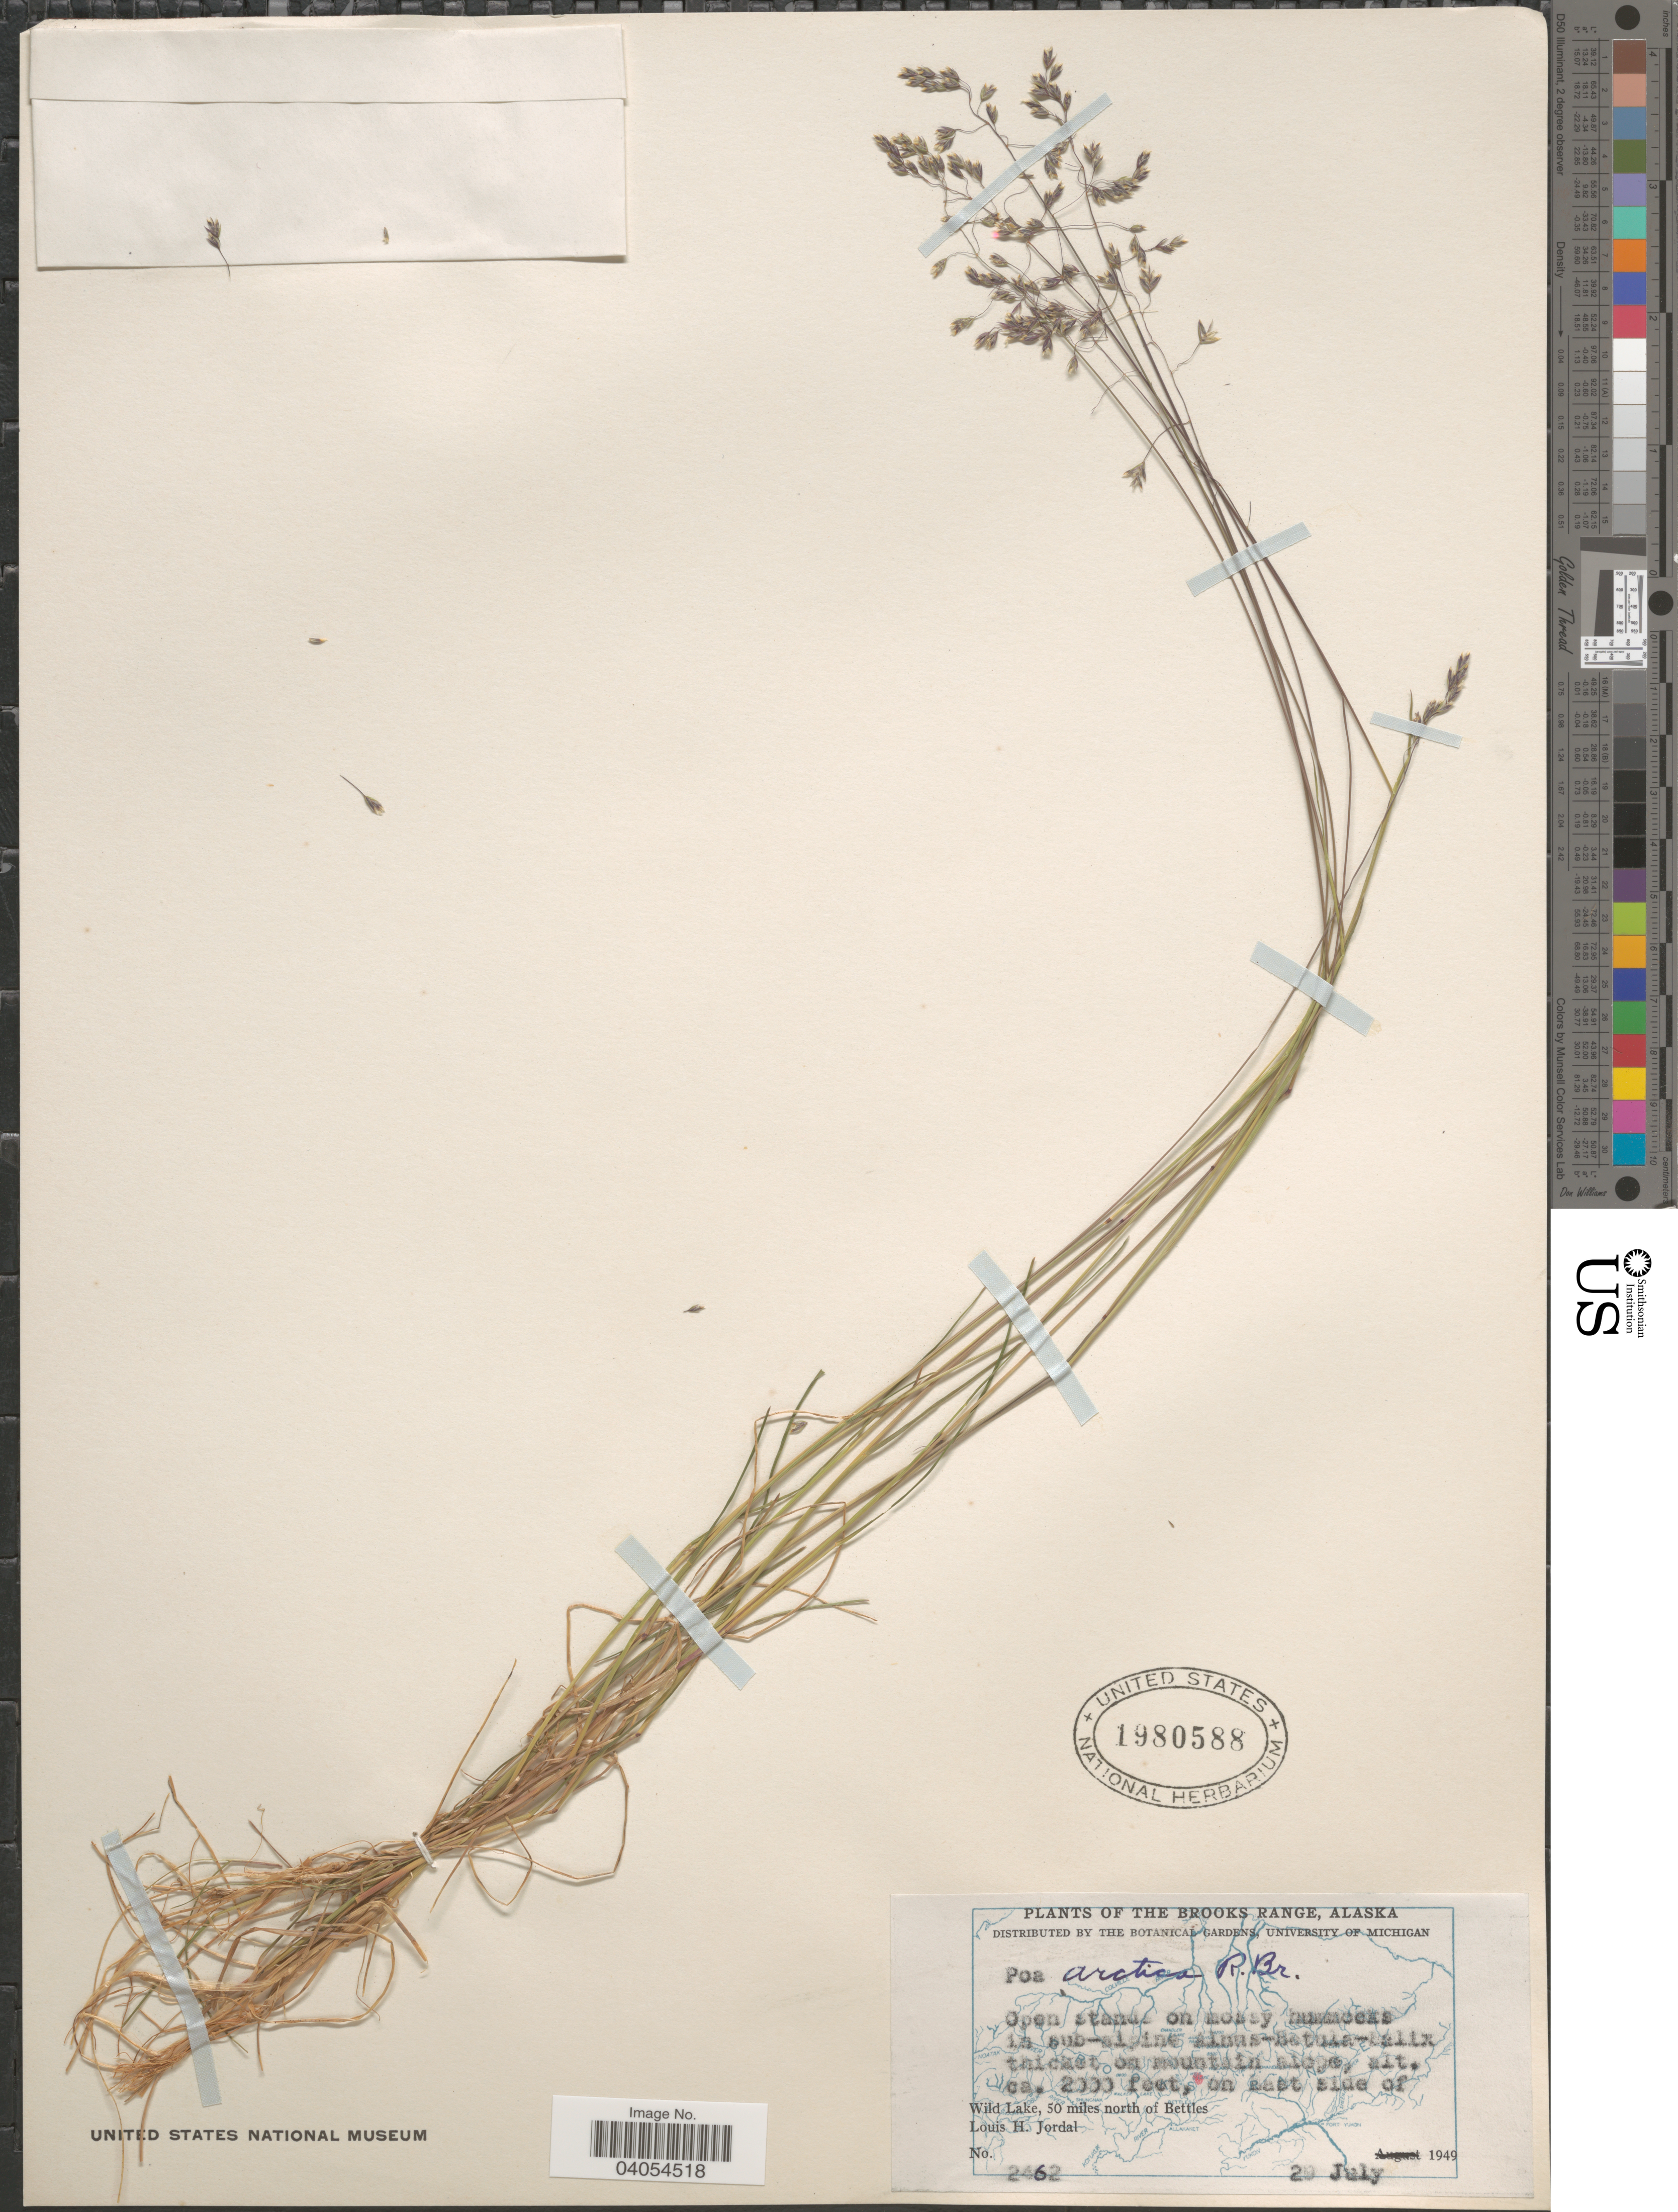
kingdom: Plantae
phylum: Tracheophyta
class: Liliopsida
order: Poales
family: Poaceae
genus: Poa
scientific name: Poa arctica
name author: R. Br.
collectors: L. Jordal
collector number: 2462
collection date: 1949-07-20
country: United States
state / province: Alaska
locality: Brooks Range. On mountain slope, on east side of Wild Lake, 50 miles north of Bettles.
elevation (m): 610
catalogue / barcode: US 1980588